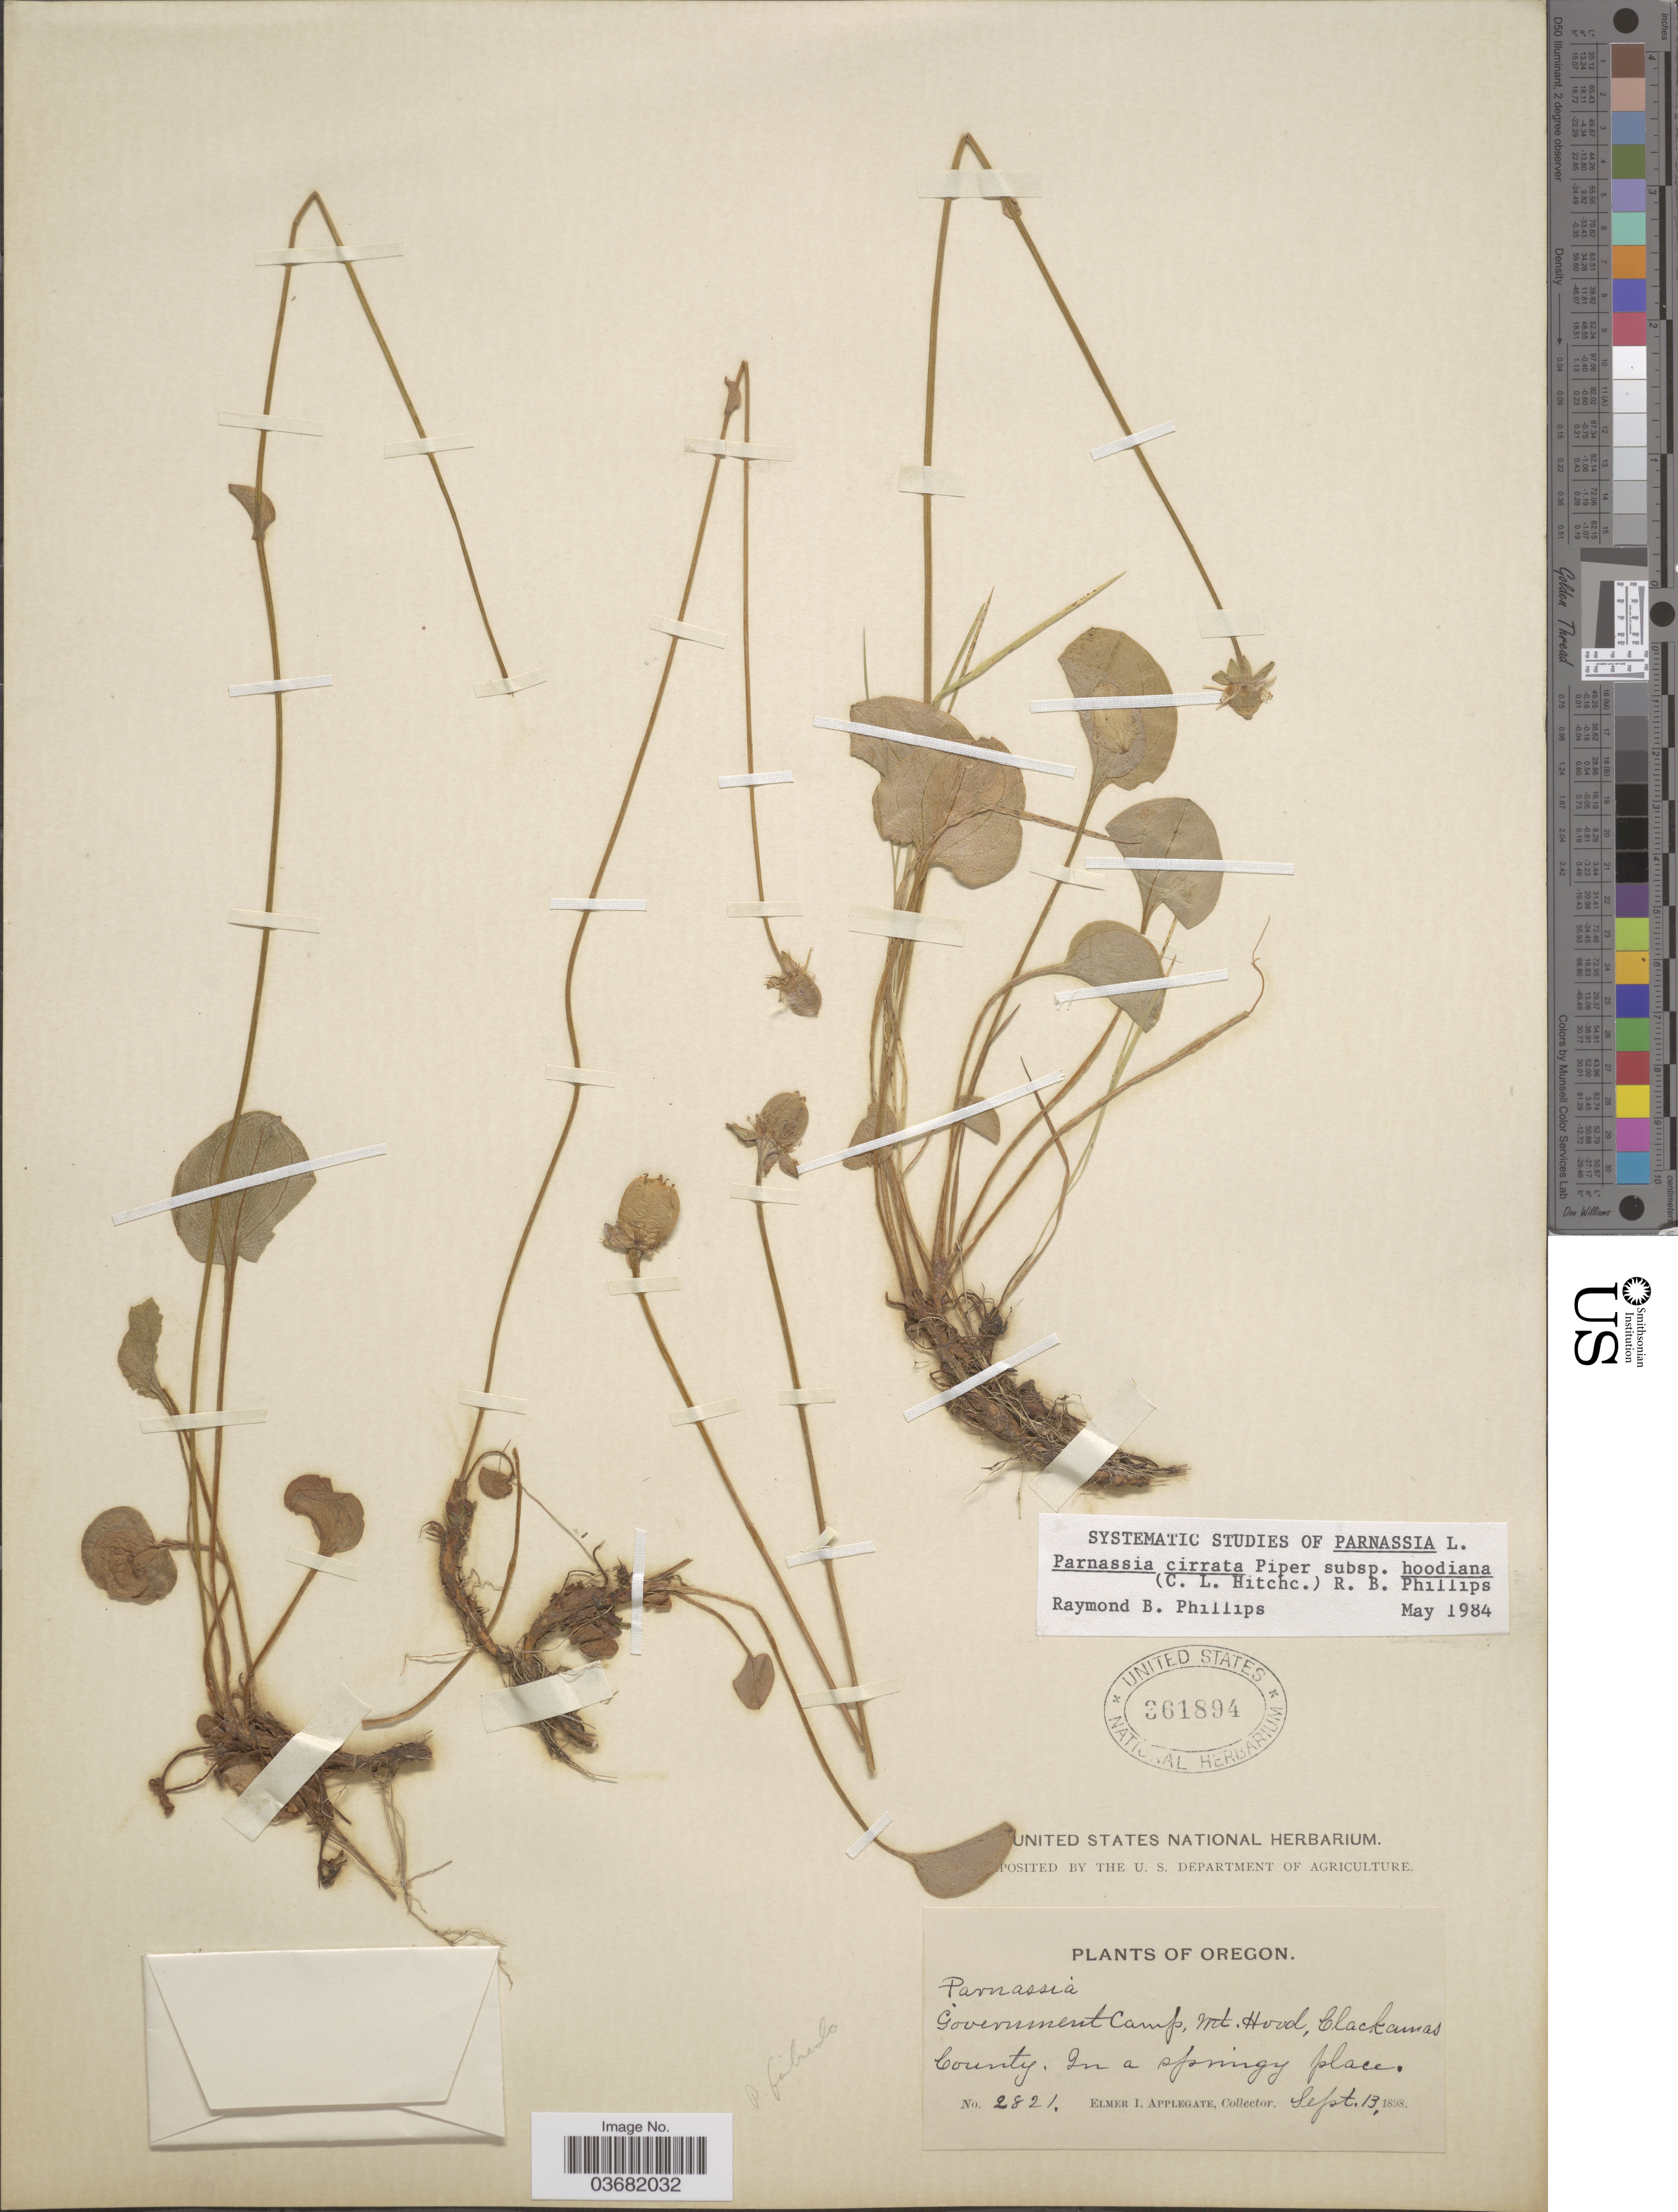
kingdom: Plantae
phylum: Tracheophyta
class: Magnoliopsida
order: Celastrales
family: Parnassiaceae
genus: Parnassia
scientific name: Parnassia cirrata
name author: Piper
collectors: E. I. Applegate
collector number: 2821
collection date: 1898-09-13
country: United States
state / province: Oregon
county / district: Clackamas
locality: Government Camp, Mt. Hood, Clackamas County. In a springy place.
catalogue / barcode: US 361894